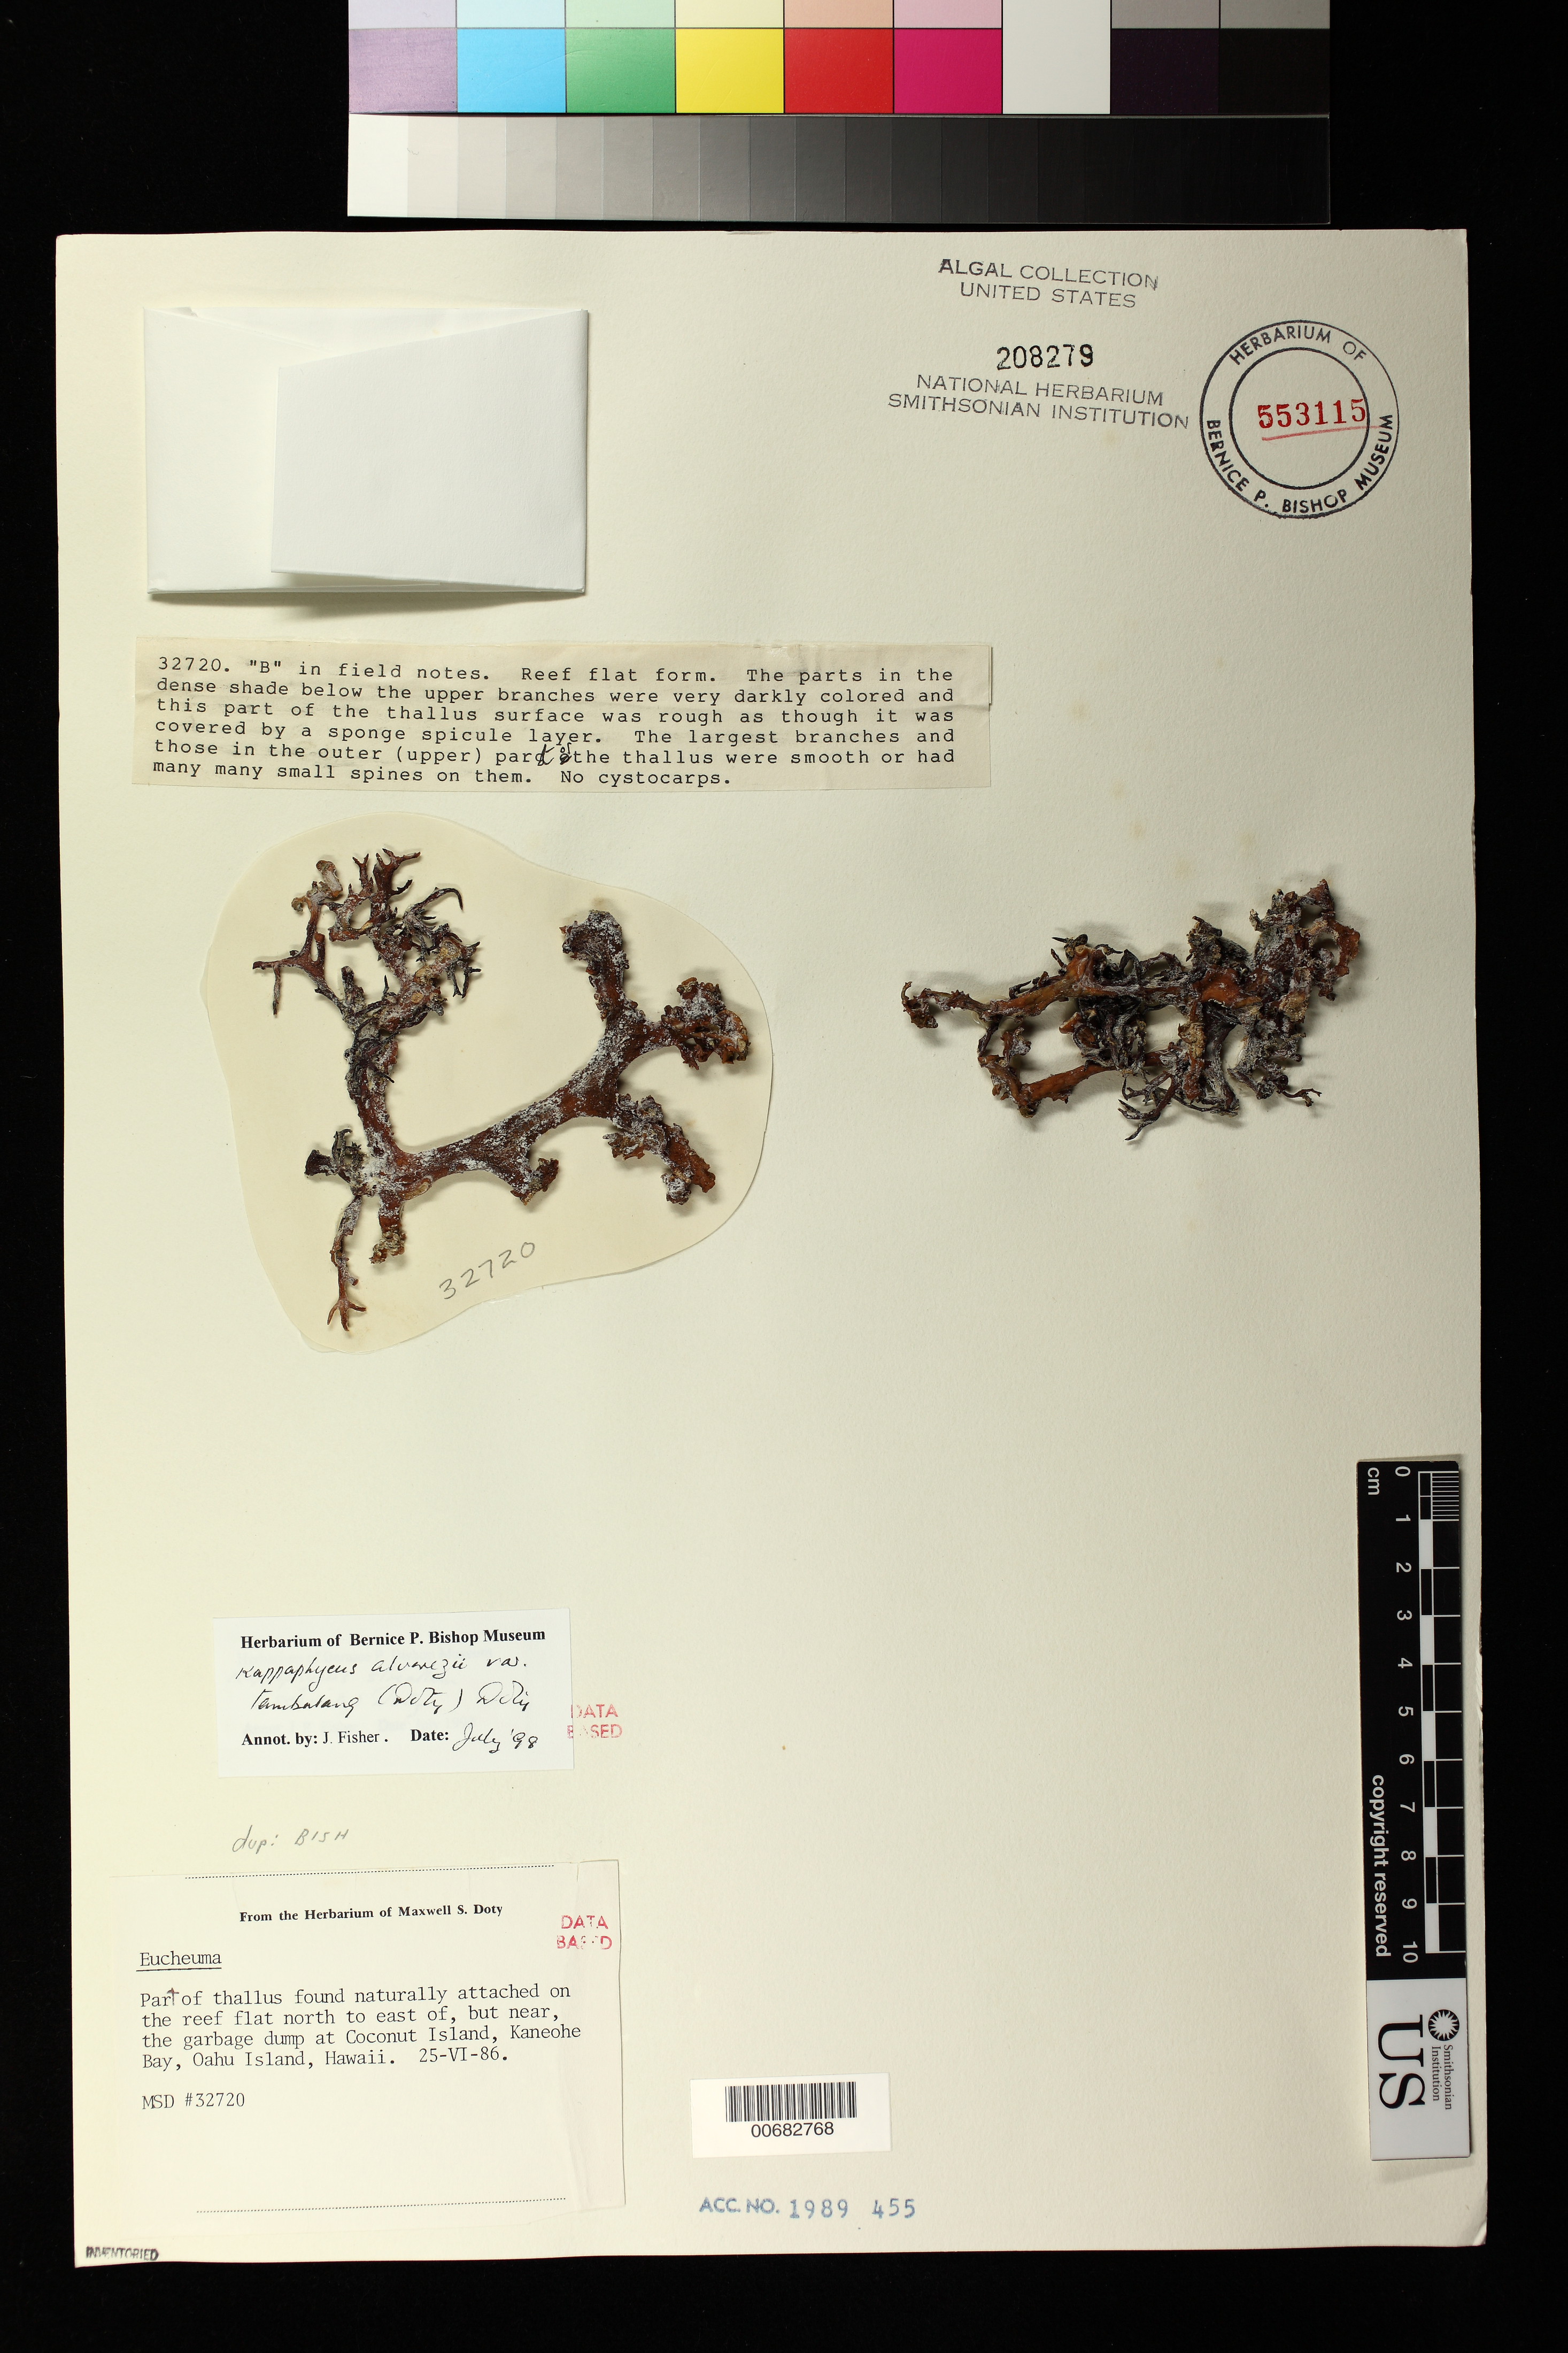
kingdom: Plantae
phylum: Rhodophyta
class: Florideophyceae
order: Gigartinales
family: Solieriaceae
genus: Kappaphycus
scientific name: Kappaphycus alvarezii var. tambalang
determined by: Fisher, Jack R.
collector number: MSD 32720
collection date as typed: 25 Jun 1986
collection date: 1986-06-25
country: United States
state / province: Hawaii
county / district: Honolulu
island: Oahu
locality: Coconut Island, Kaneohe Bay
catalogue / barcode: US 208279